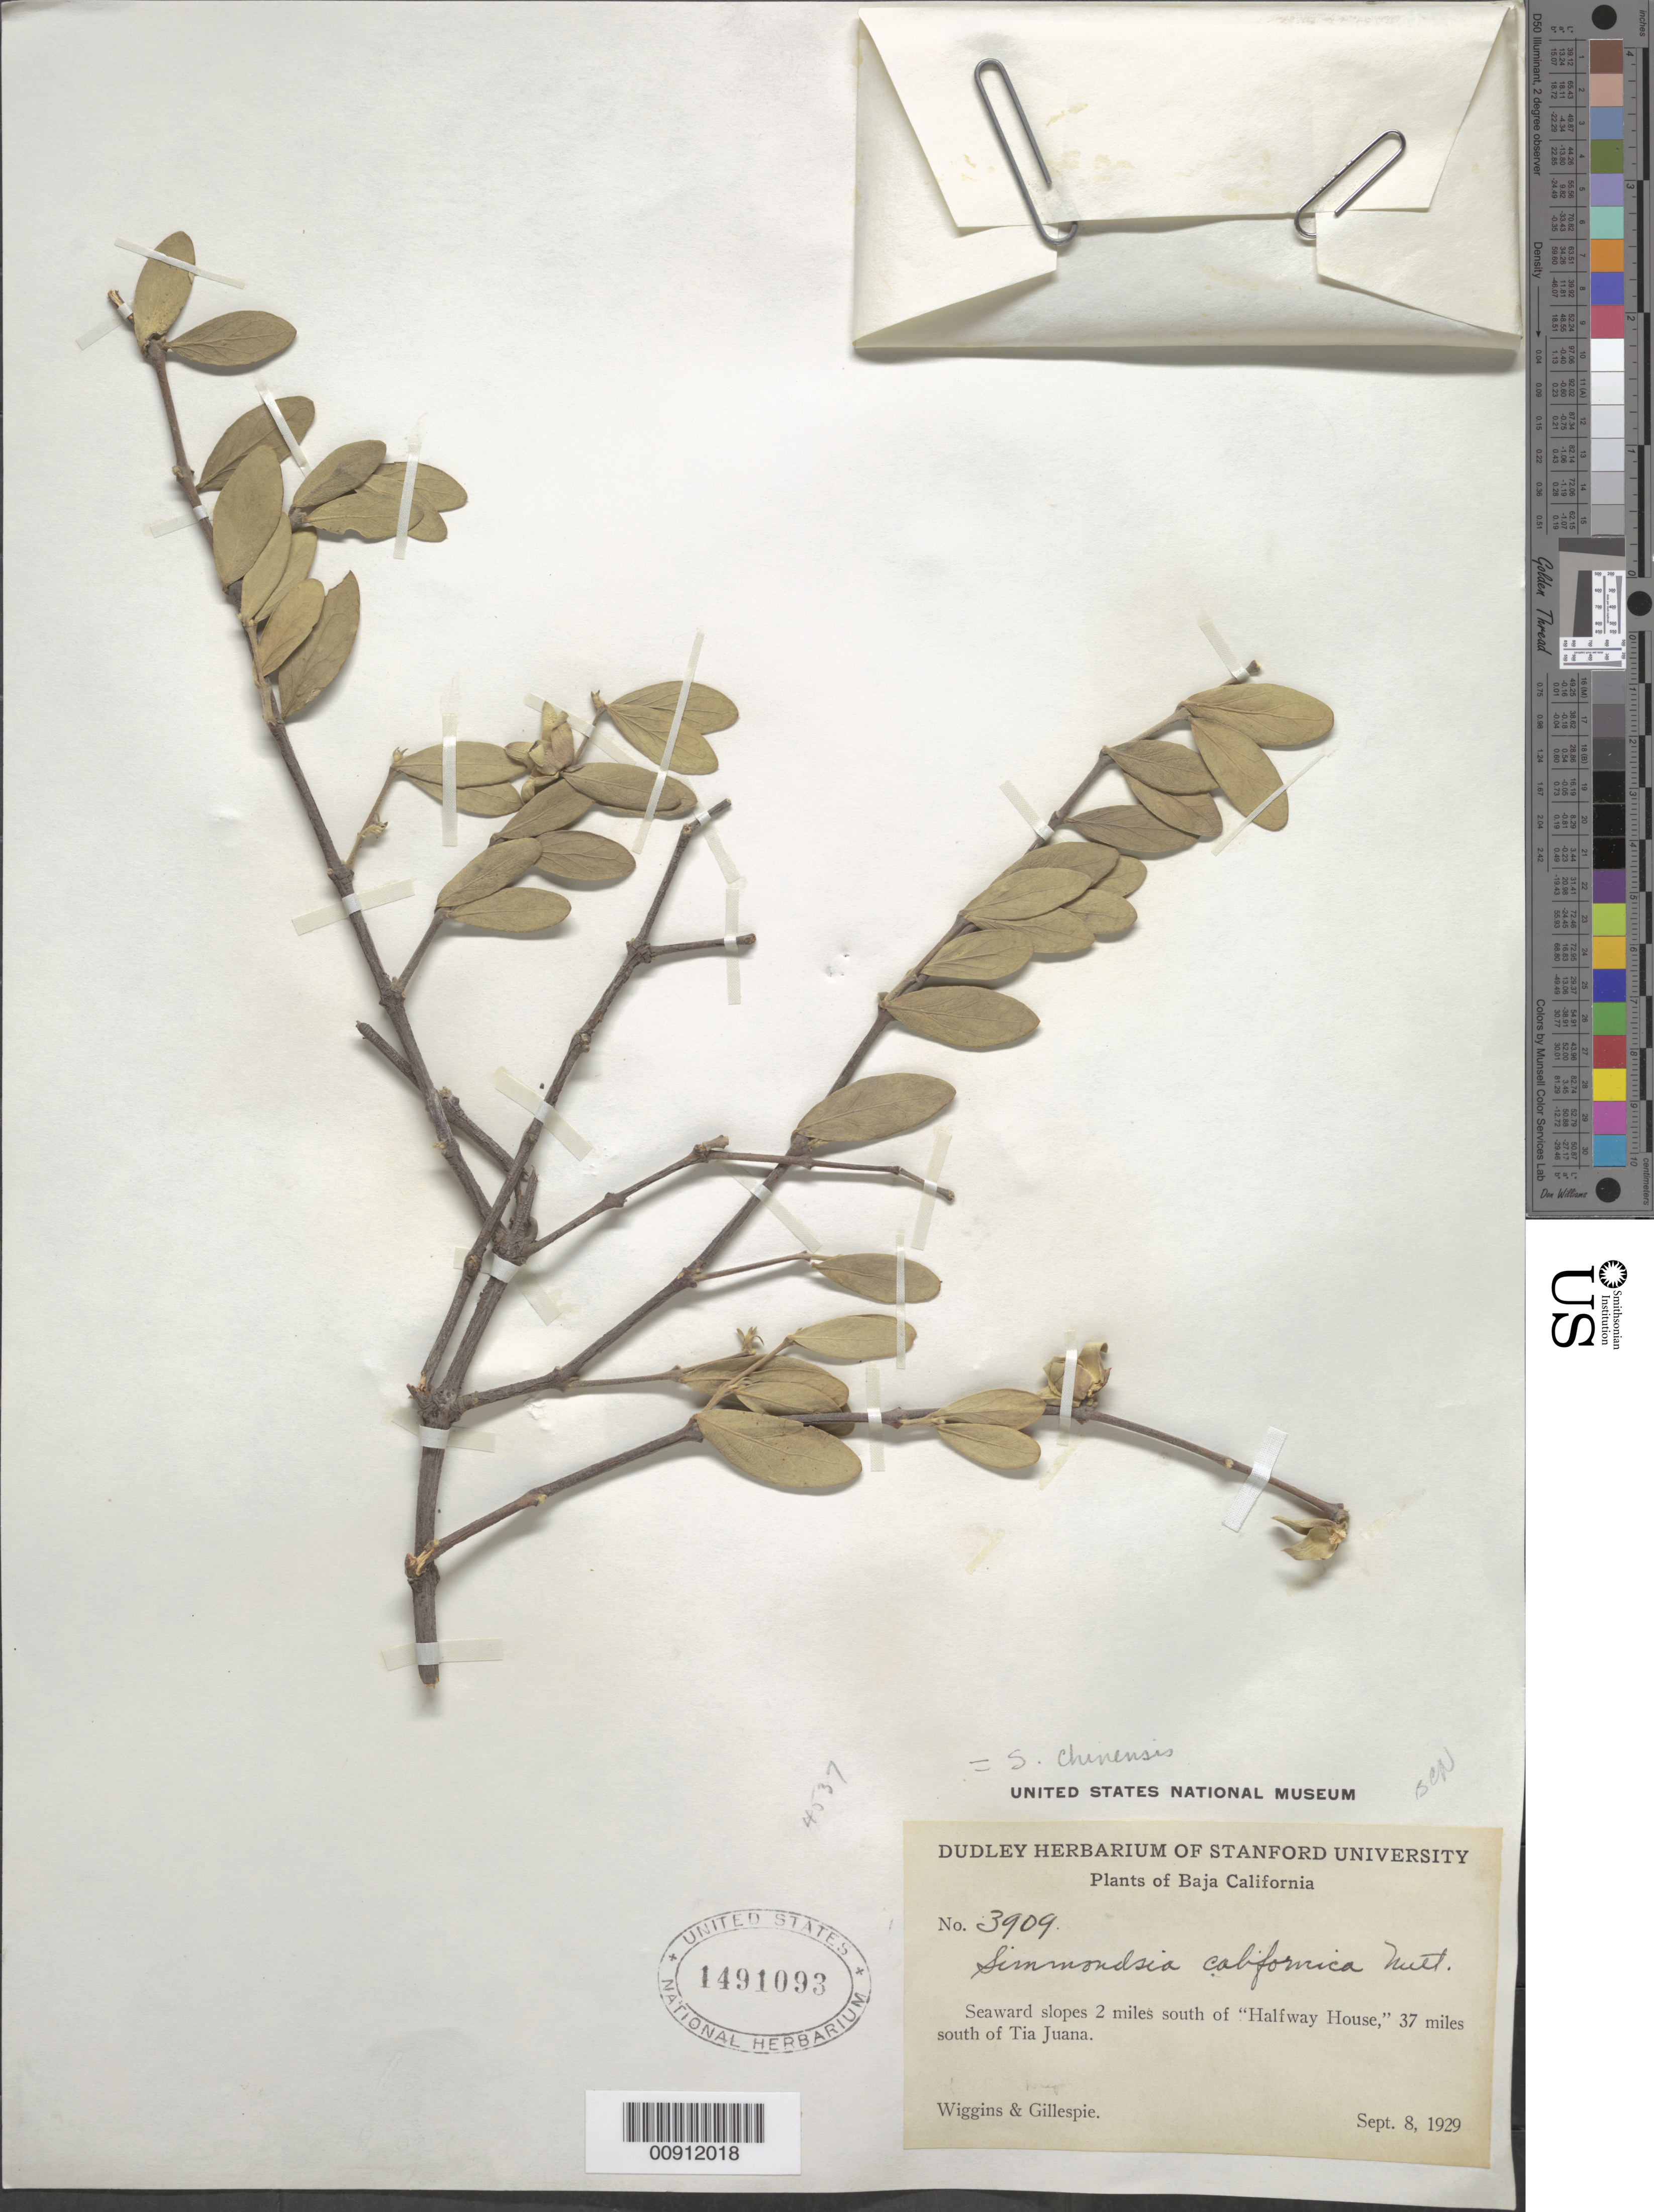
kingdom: Plantae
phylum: Tracheophyta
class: Magnoliopsida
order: Caryophyllales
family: Simmondsiaceae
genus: Simmondsia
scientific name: Simmondsia chinensis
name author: (Link) C.K. Schneid.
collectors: -- Wiggins & -- Gillespie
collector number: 3909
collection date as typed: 08 Sep 1929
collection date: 1929-09-08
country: Mexico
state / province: Baja California Norte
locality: Seaward slopes 2 miles south of "Halfway House", 37 miles south of Tia Juana.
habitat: Seaward slopes.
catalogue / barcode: US 1491093